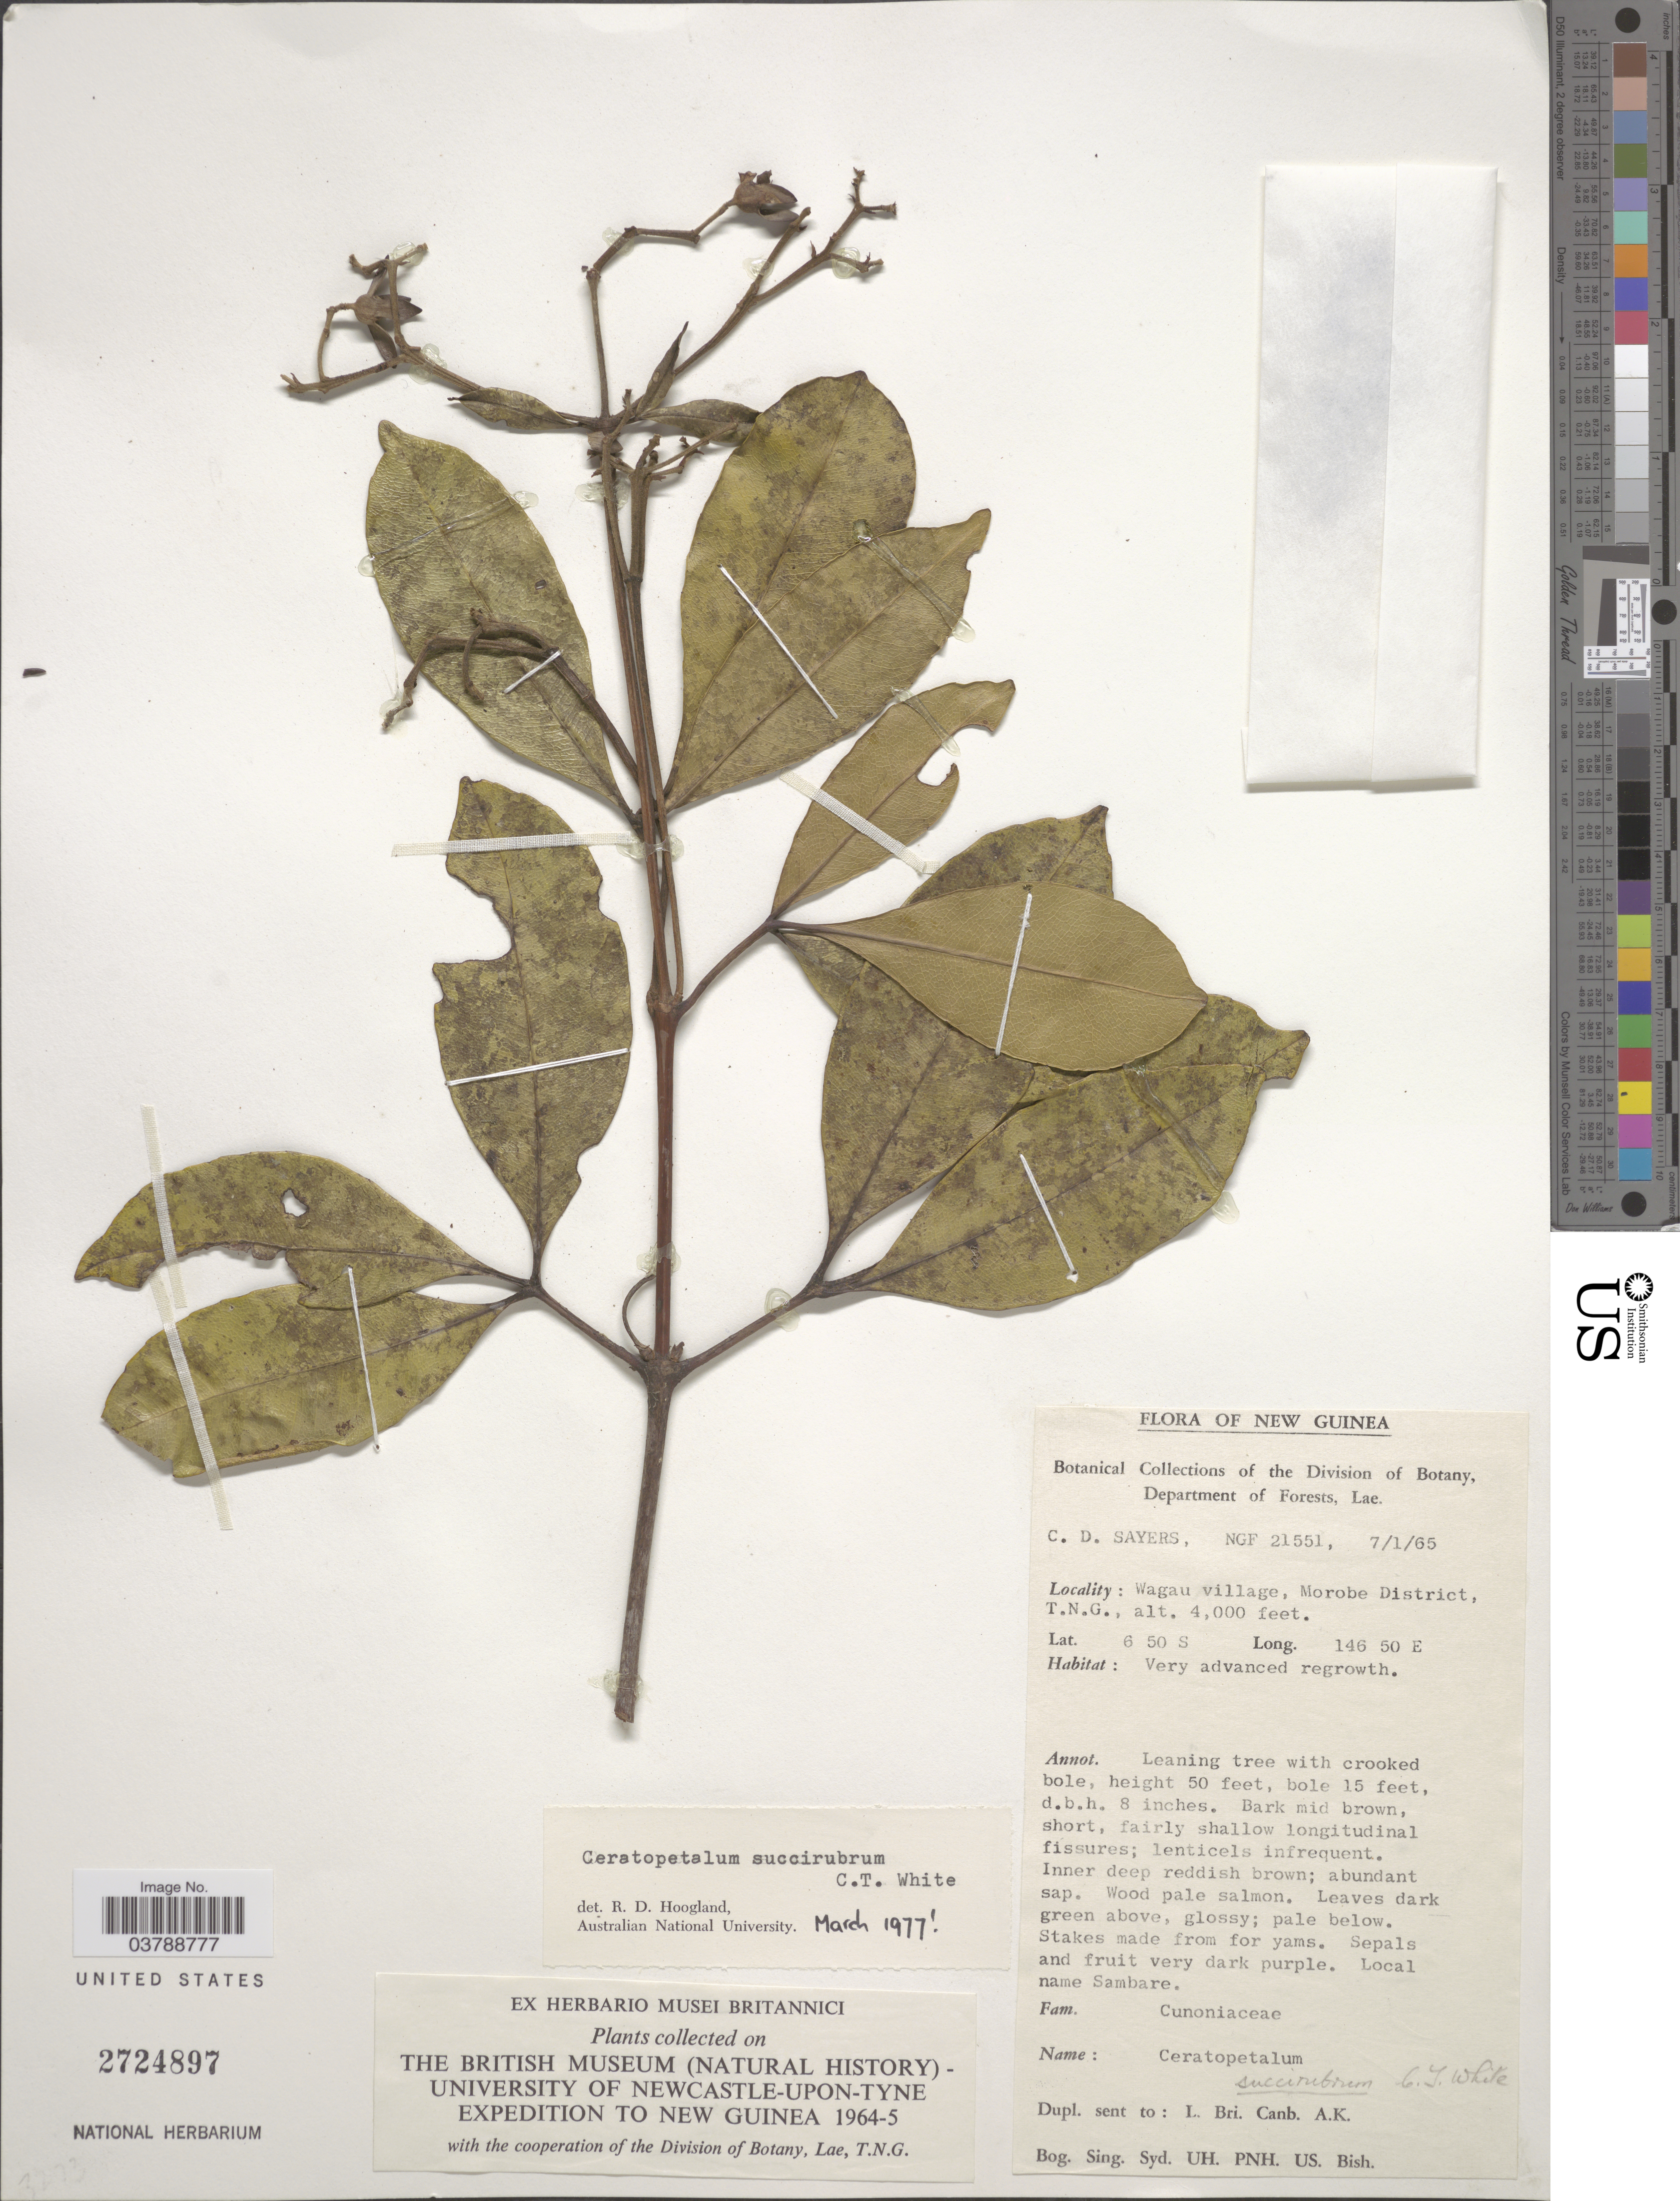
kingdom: Plantae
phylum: Tracheophyta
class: Magnoliopsida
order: Oxalidales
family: Cunoniaceae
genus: Ceratopetalum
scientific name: Ceratopetalum succirubrum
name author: C.T. White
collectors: C. Sayers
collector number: NGF21551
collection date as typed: Transcribed d/m/y: 7/1/65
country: Papua New Guinea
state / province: Morobe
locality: New Guinea. Wagau village, Morobe District, T.N.G.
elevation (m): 1219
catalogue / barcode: US 2724897